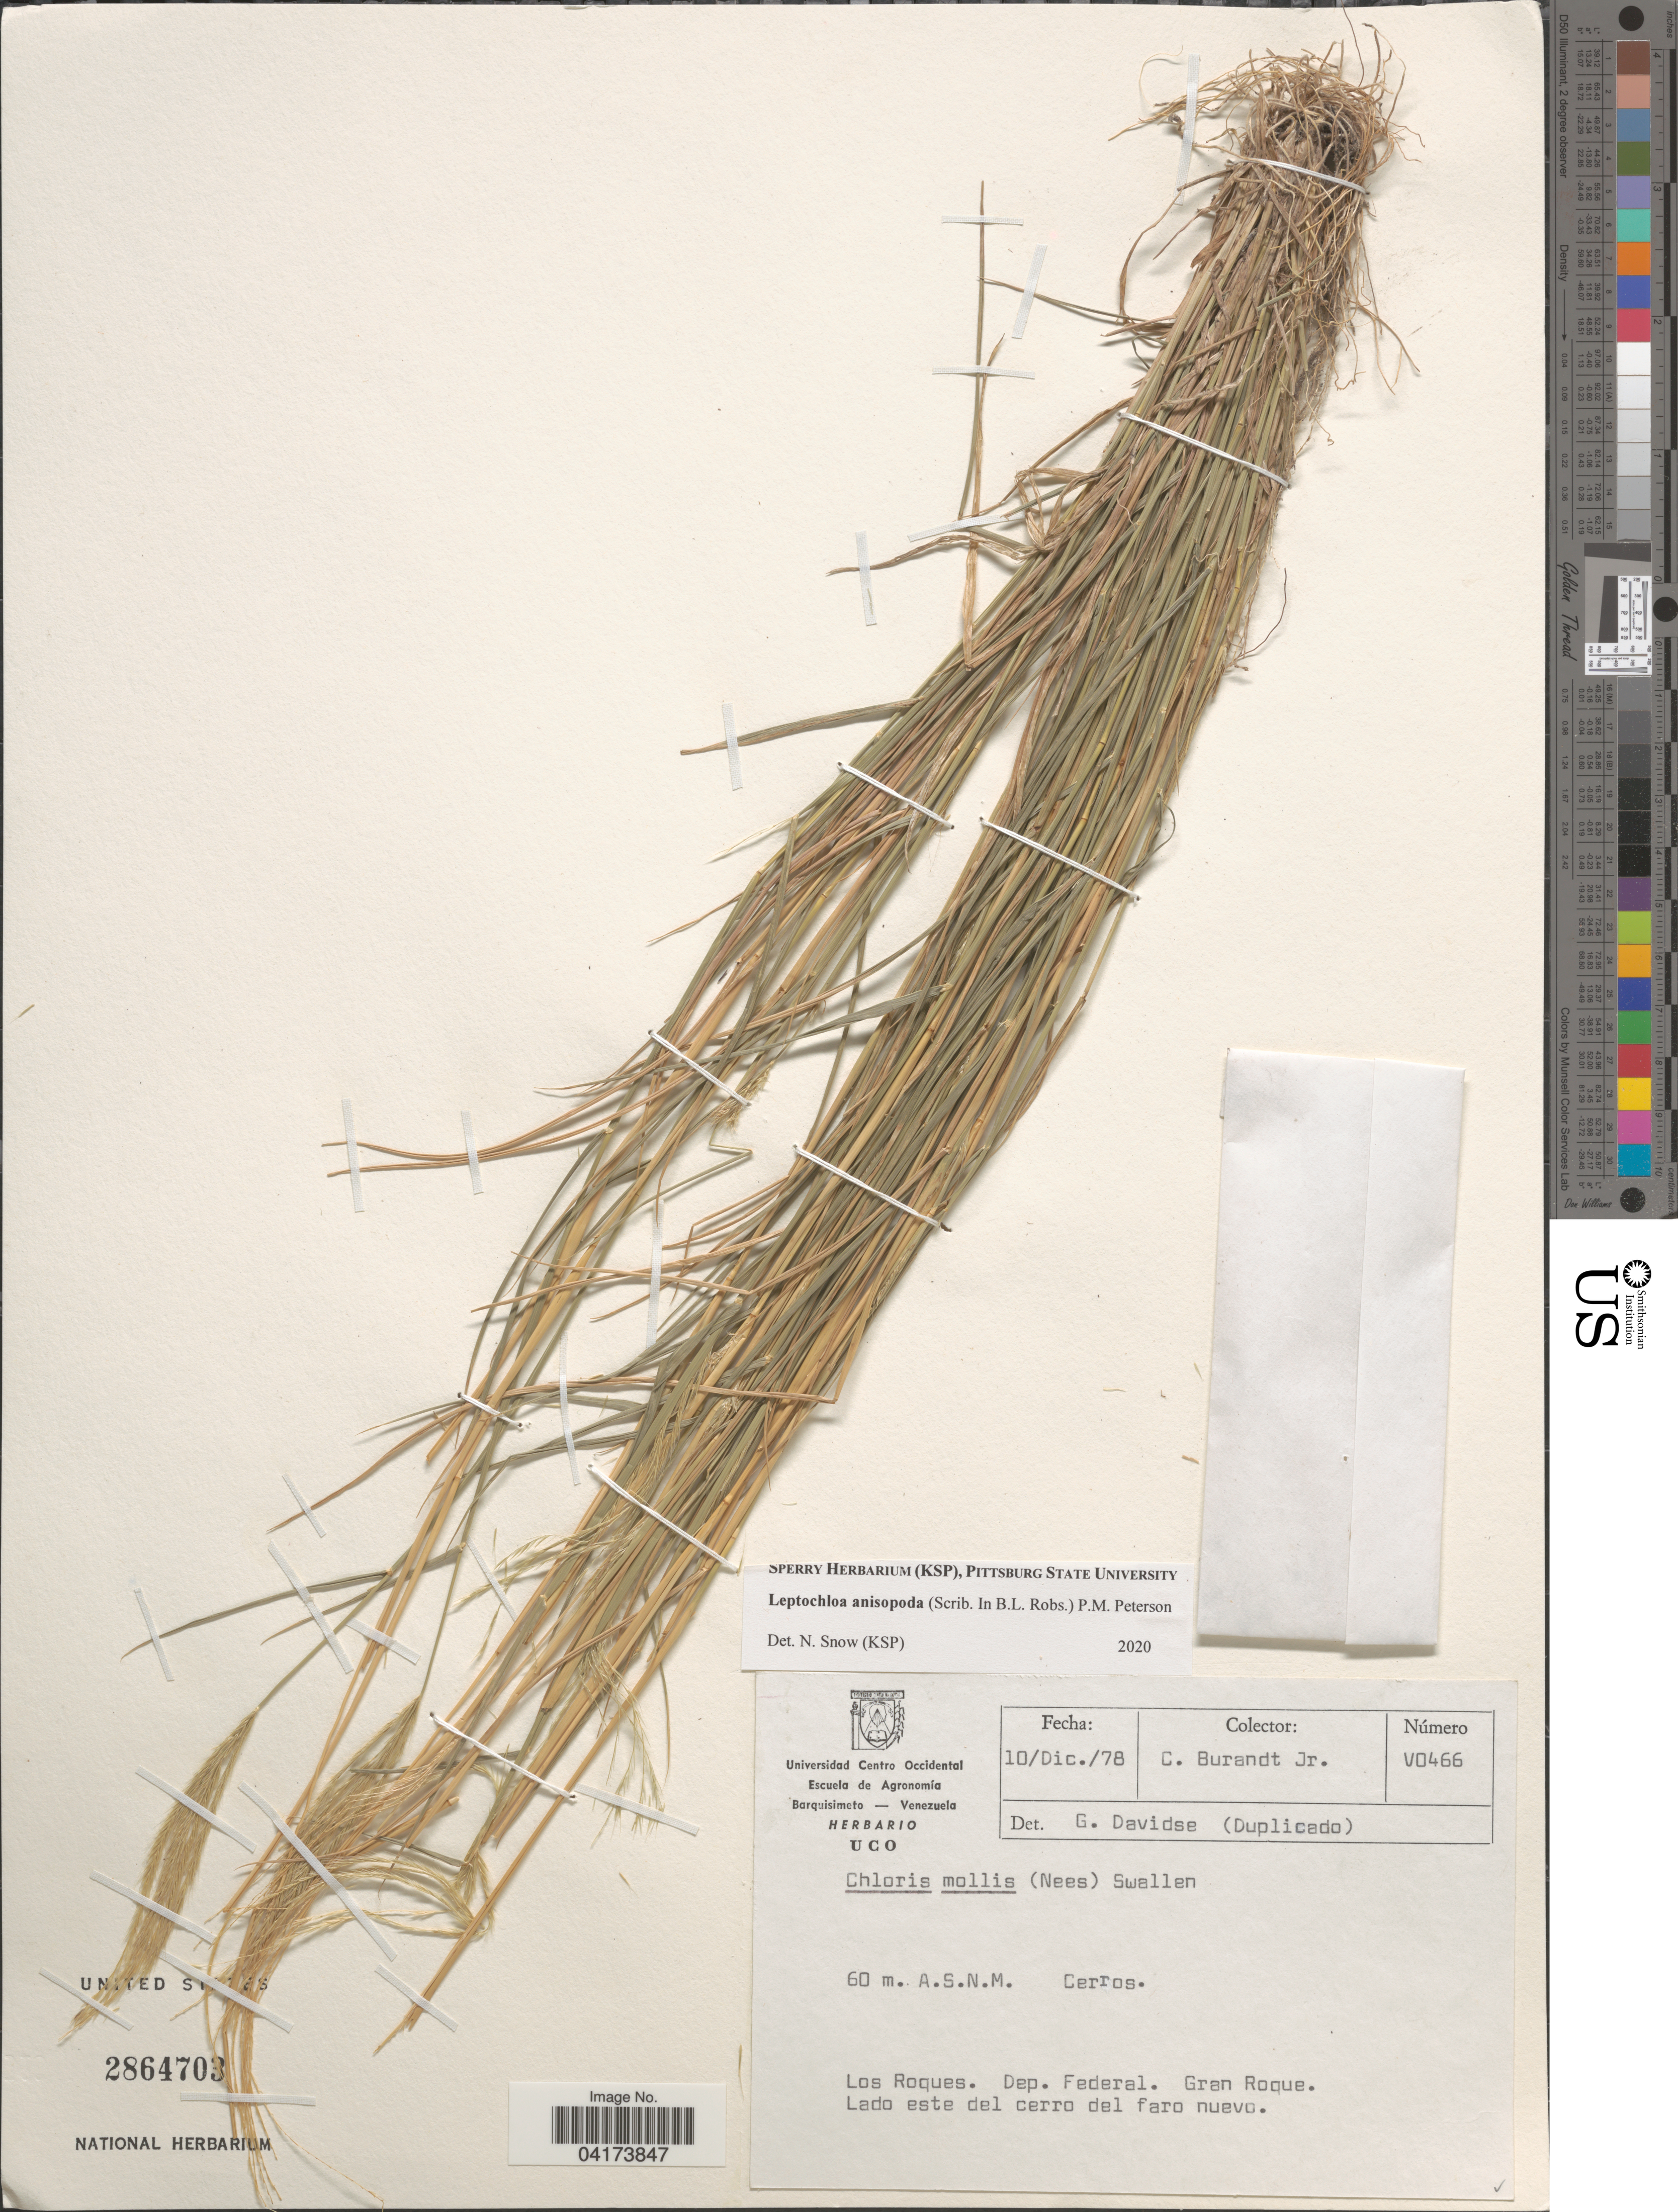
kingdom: Plantae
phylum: Tracheophyta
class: Liliopsida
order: Poales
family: Poaceae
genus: Leptochloa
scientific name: Leptochloa anisopoda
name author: (B.L. Rob. ex Scribn.) P.M. Peterson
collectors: C. Burandt Jr.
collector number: V0466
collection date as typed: Transcribed d/m/y: 10/12/78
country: Venezuela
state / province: Dependencias Federales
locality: Los Roques. Dep. Federal. Gran Roque. Lado este del cerro del faro nuevo.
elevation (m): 60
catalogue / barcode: US 2864703